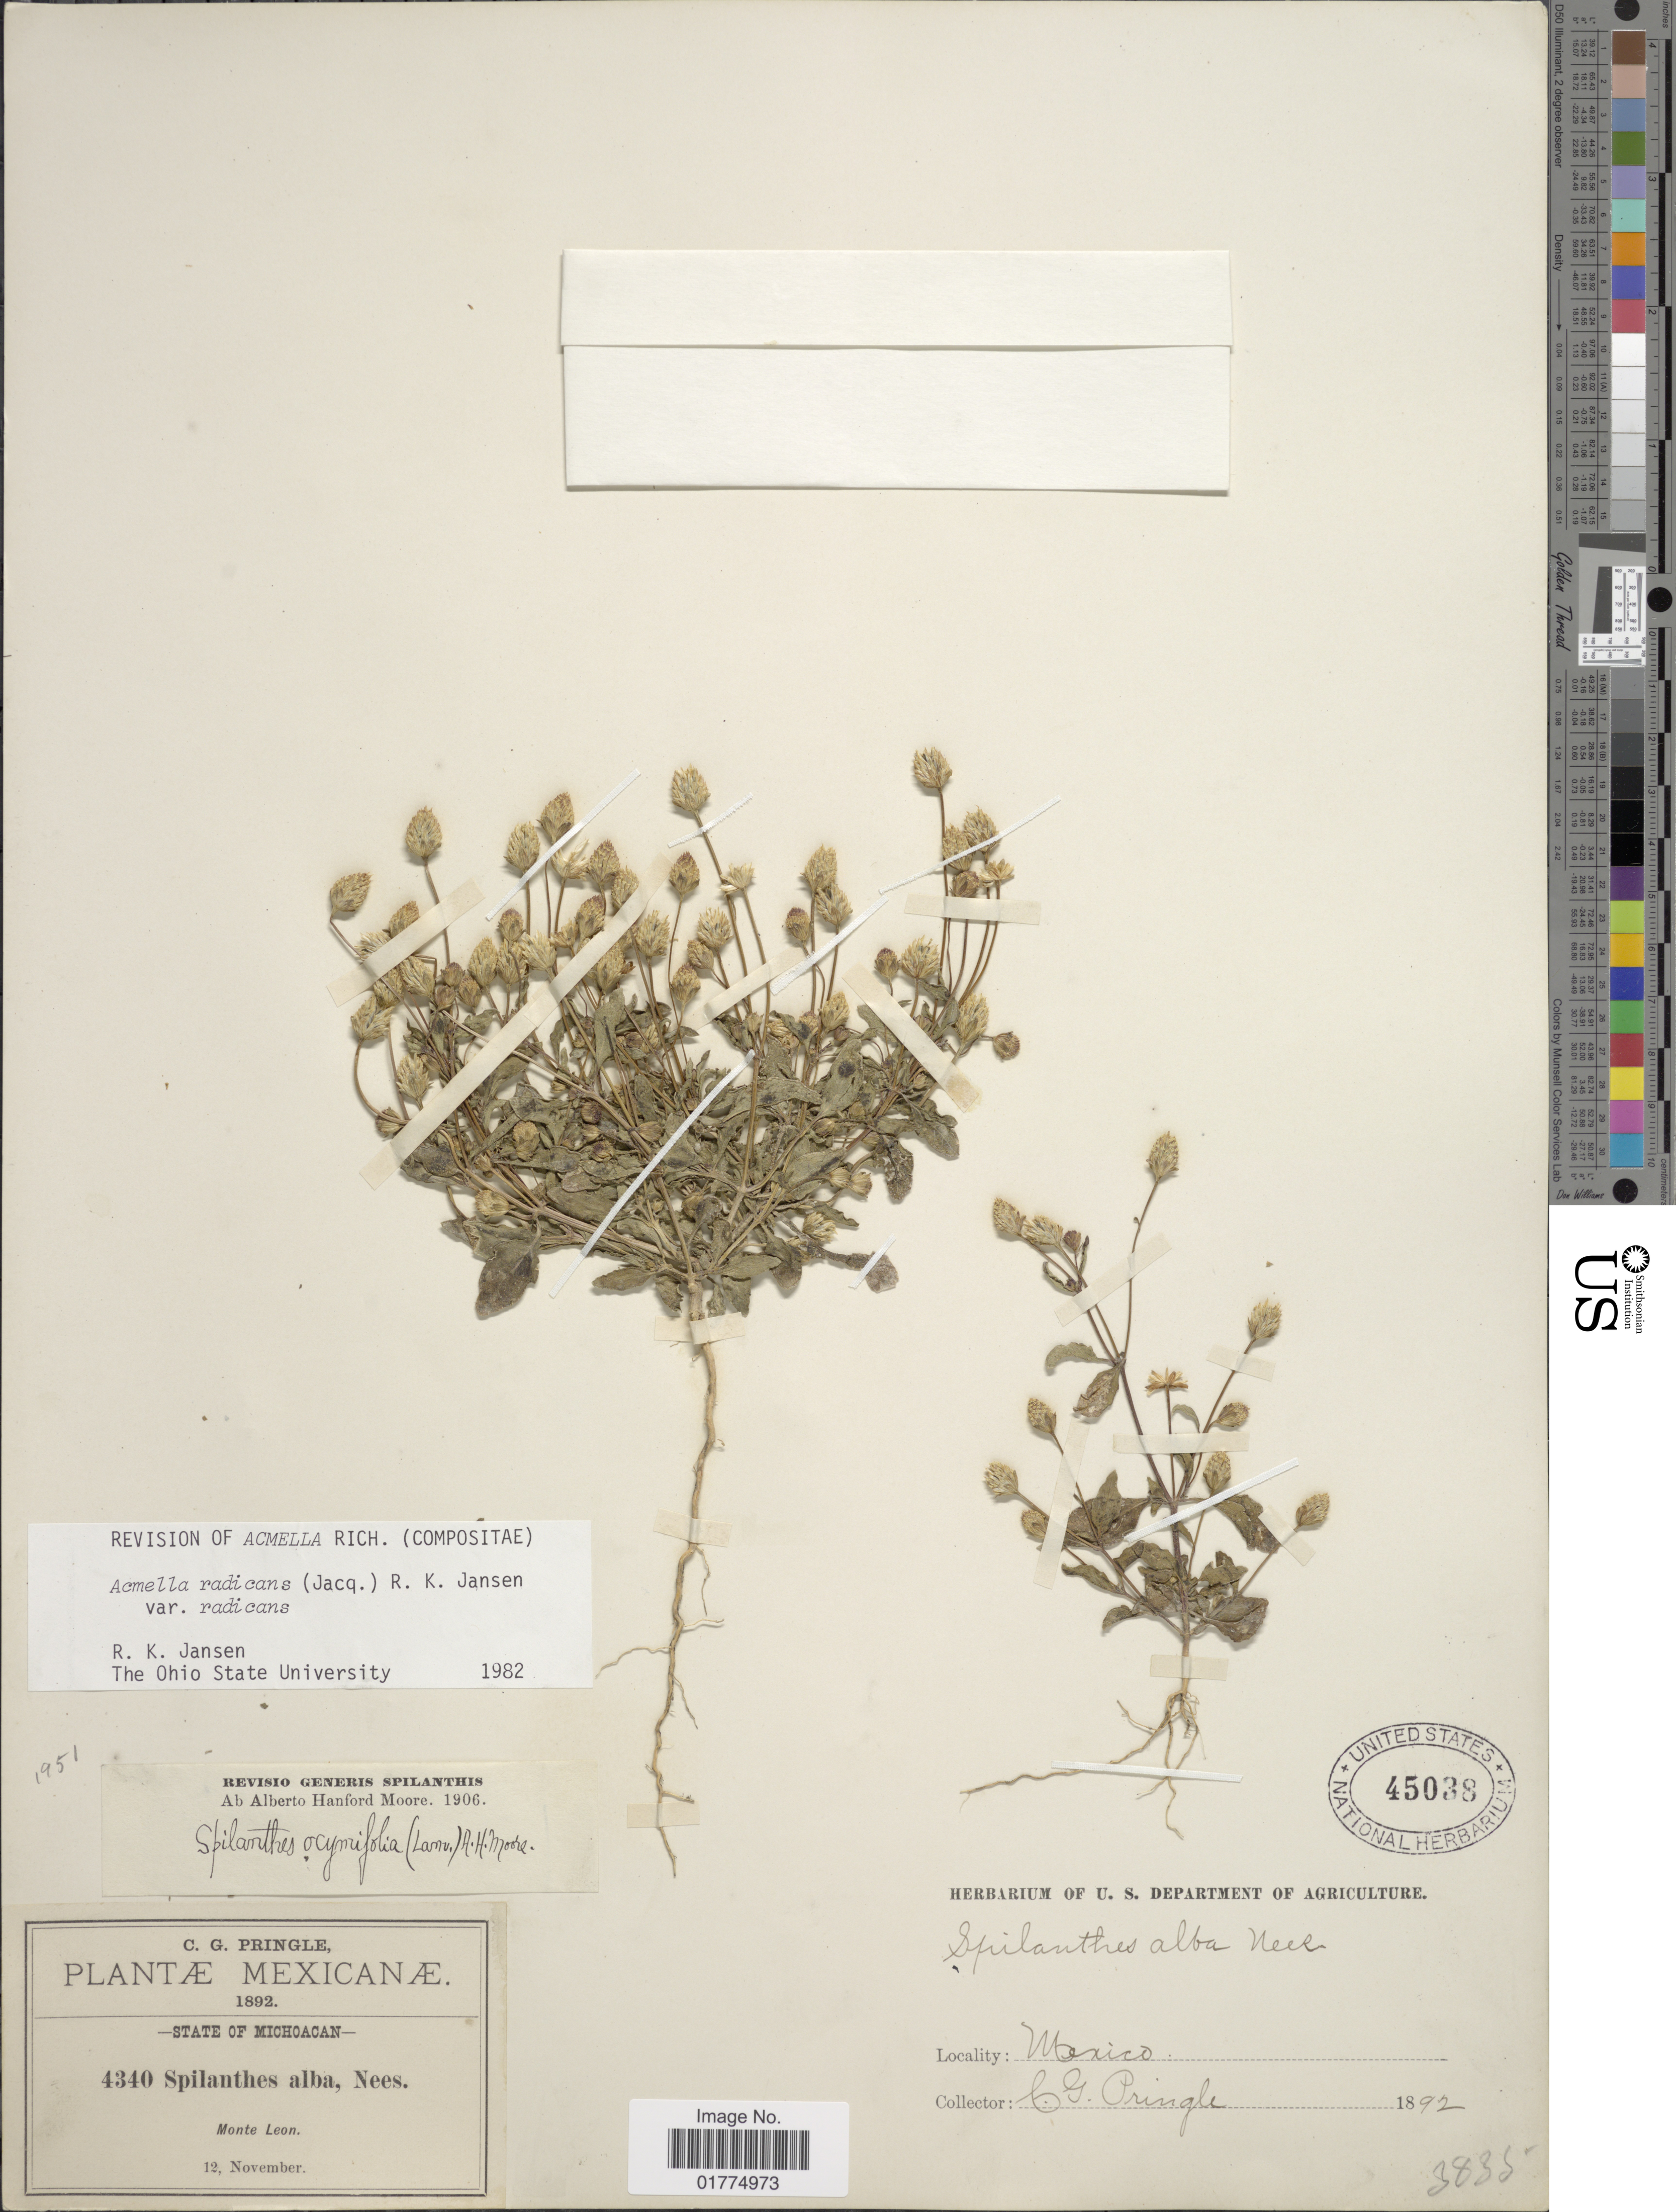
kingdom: Plantae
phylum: Tracheophyta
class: Magnoliopsida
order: Asterales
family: Asteraceae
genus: Acmella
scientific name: Acmella radicans var. radicans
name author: (Jacq.) R.K. Jansen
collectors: C. G. Pringle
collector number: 4340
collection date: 1892-11-12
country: Mexico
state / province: Michoacán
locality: State of Michoacan. Monte Leon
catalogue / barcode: US 45038